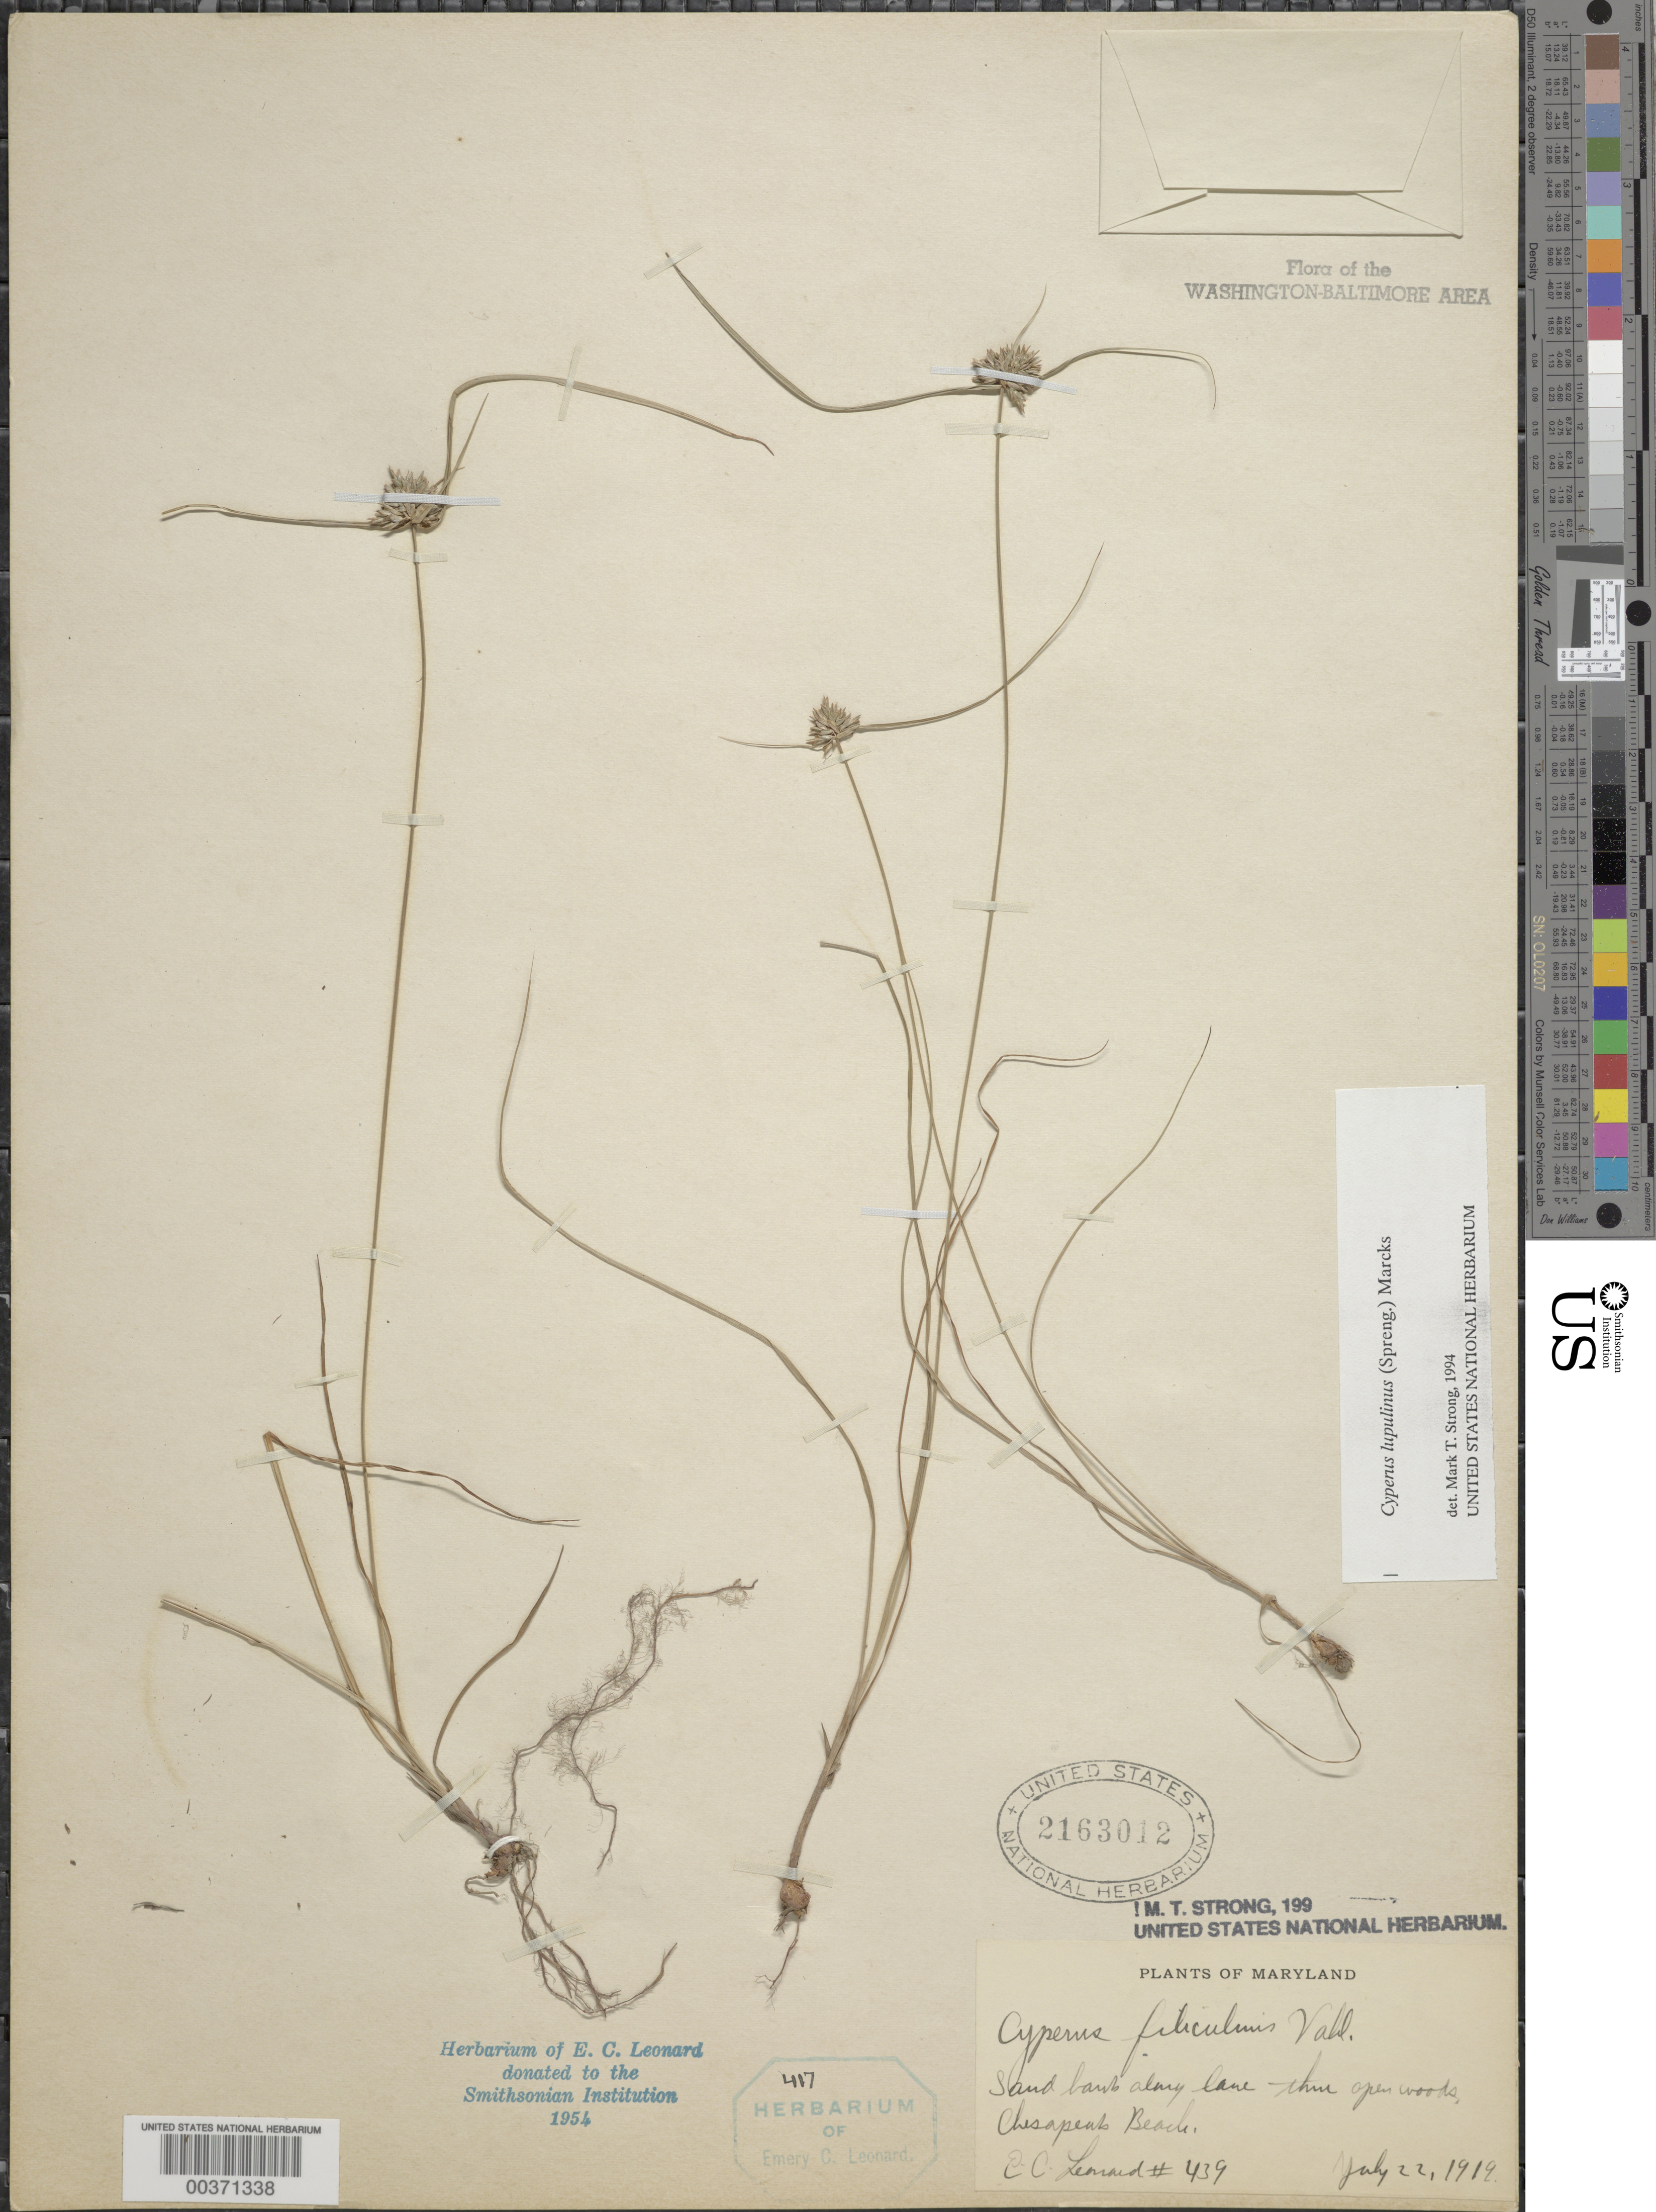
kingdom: Plantae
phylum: Tracheophyta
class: Liliopsida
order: Poales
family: Cyperaceae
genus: Cyperus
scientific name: Cyperus lupulinus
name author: (Spreng.) Marcks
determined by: O'Neill, Hugh T.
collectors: E. C. Leonard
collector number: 439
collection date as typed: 22 Jul 1919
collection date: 1919-07-22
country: United States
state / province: Maryland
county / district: Calvert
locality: Chesapeake Beach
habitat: Open woods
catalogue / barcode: US 2163012